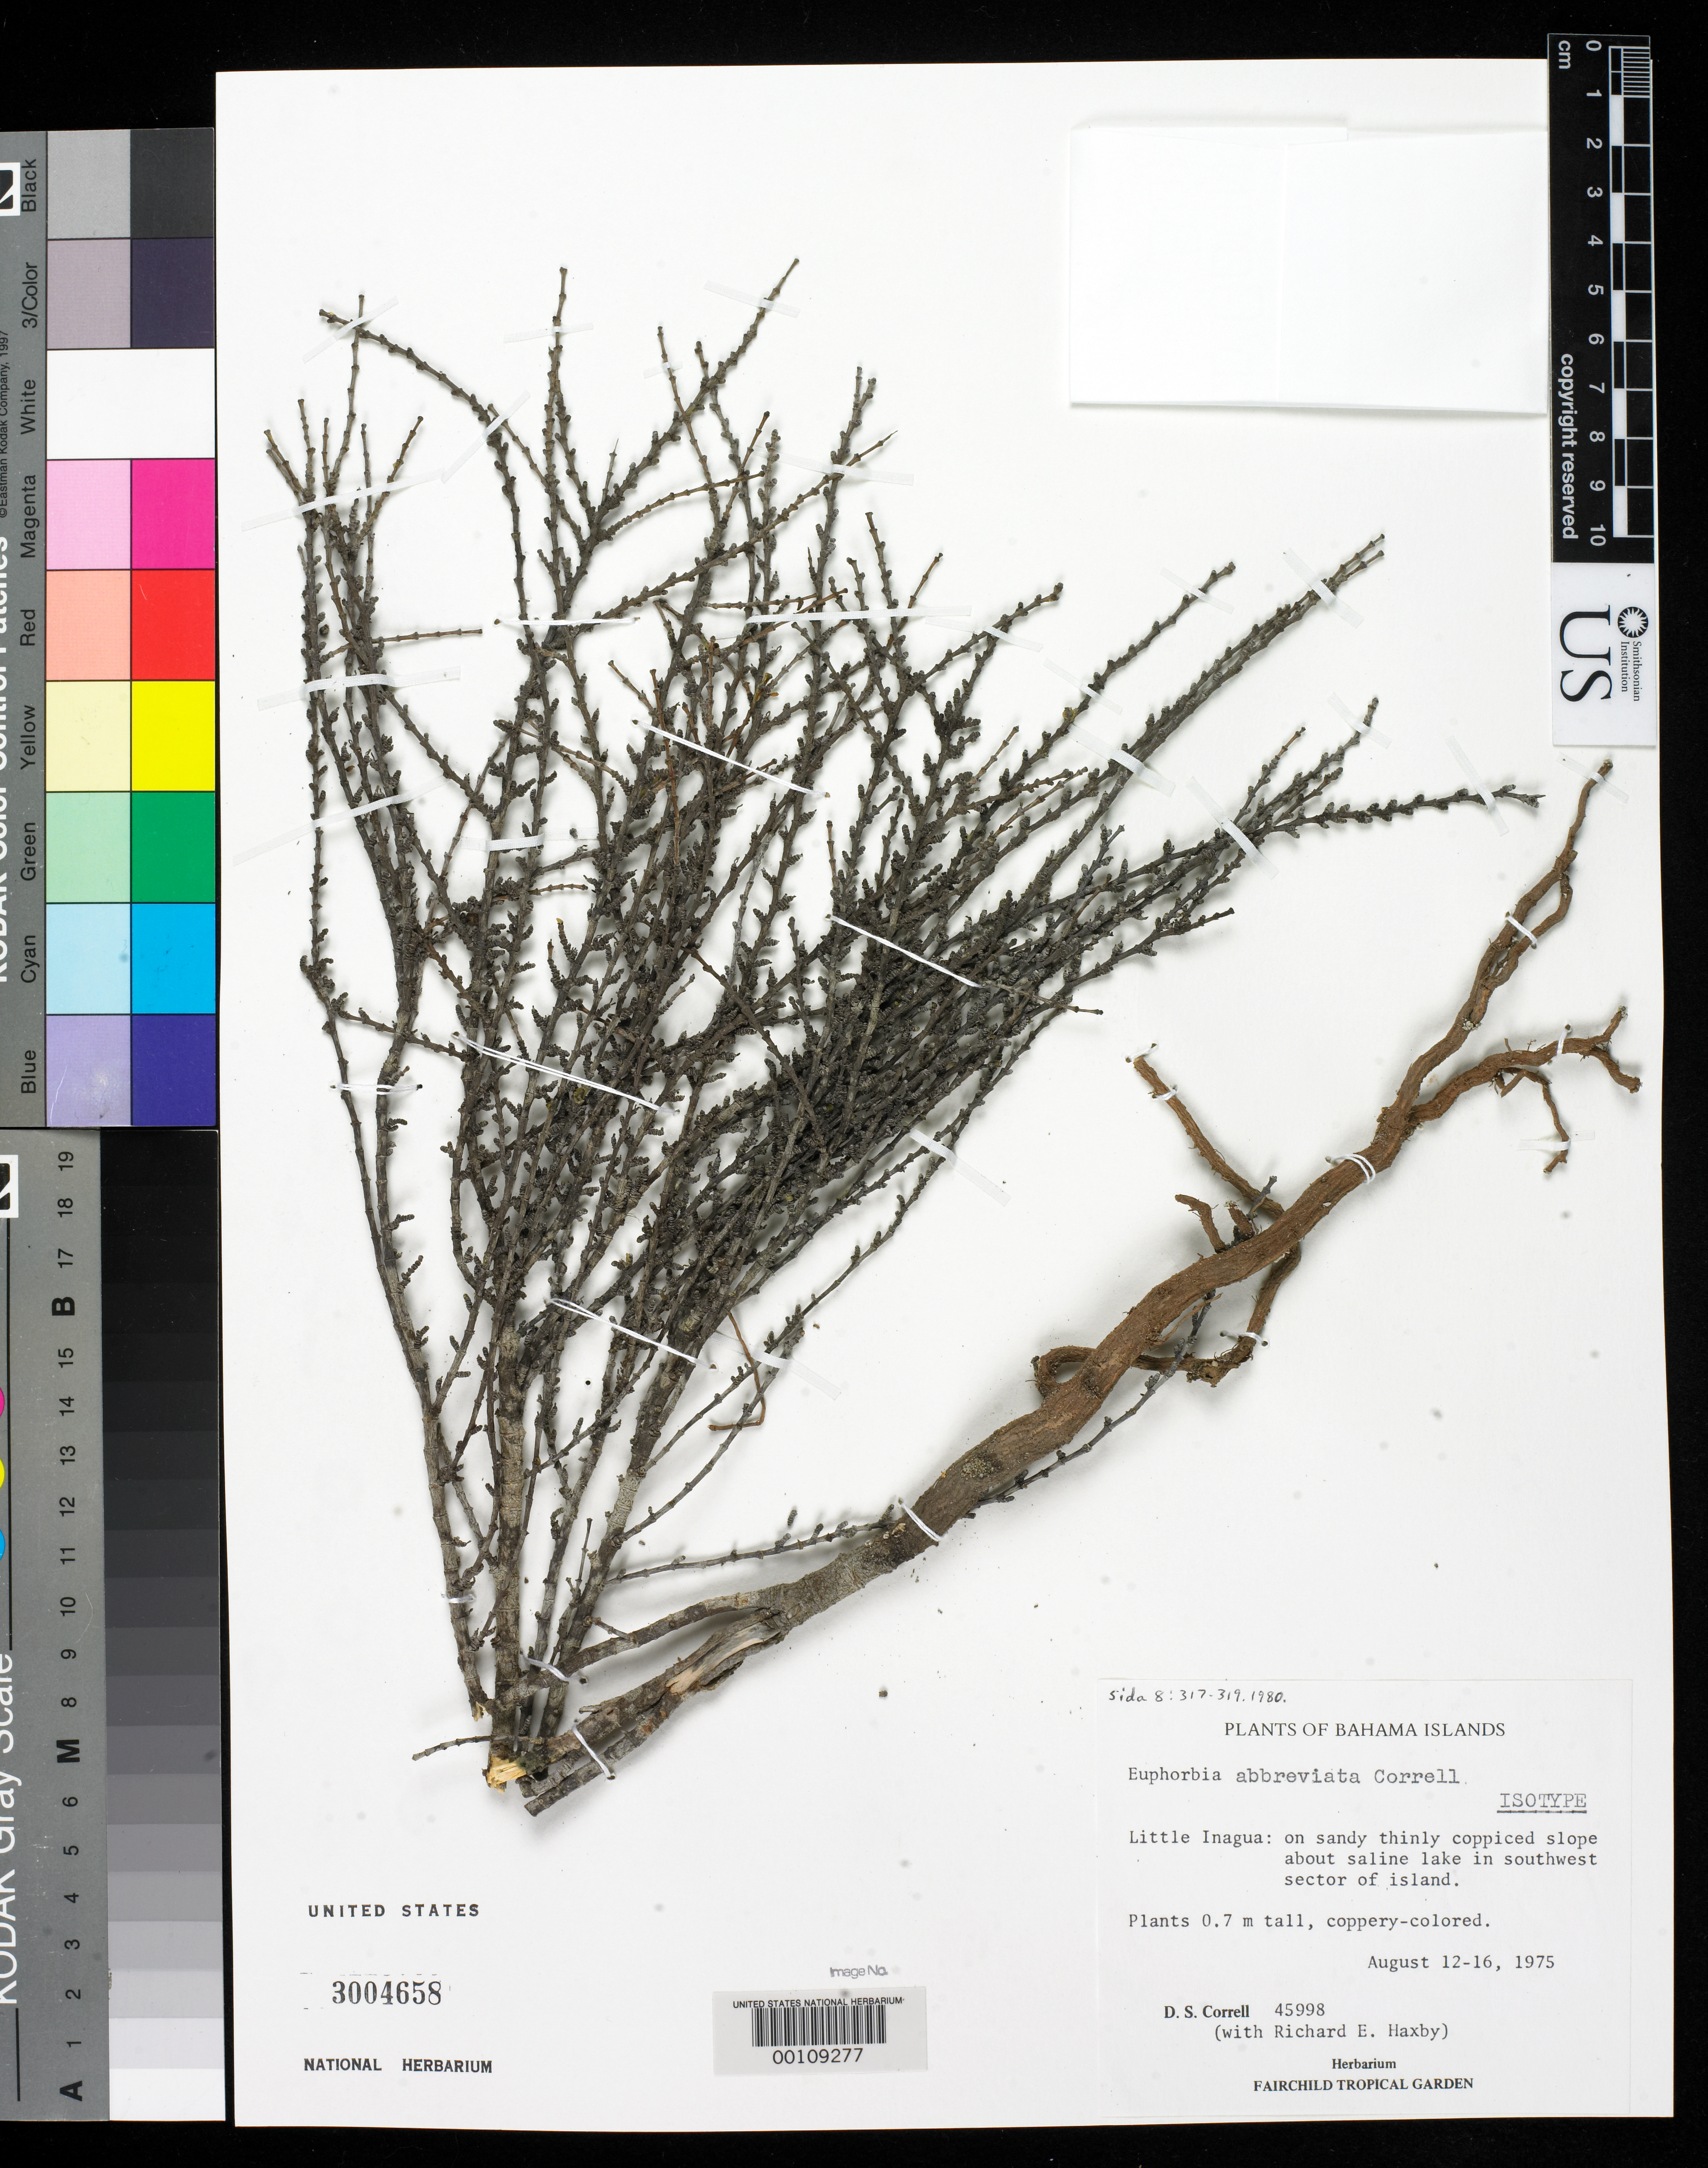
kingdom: Plantae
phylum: Tracheophyta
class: Magnoliopsida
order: Malpighiales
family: Euphorbiaceae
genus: Euphorbia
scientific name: Euphorbia abbreviata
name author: Correll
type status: Isotype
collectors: D. S. Correll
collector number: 45998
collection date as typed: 12 Aug 1975 to 16 Aug 1975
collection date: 1975-08-12/1975-08-16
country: Bahamas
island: Little Inagua Island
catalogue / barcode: US 3004658